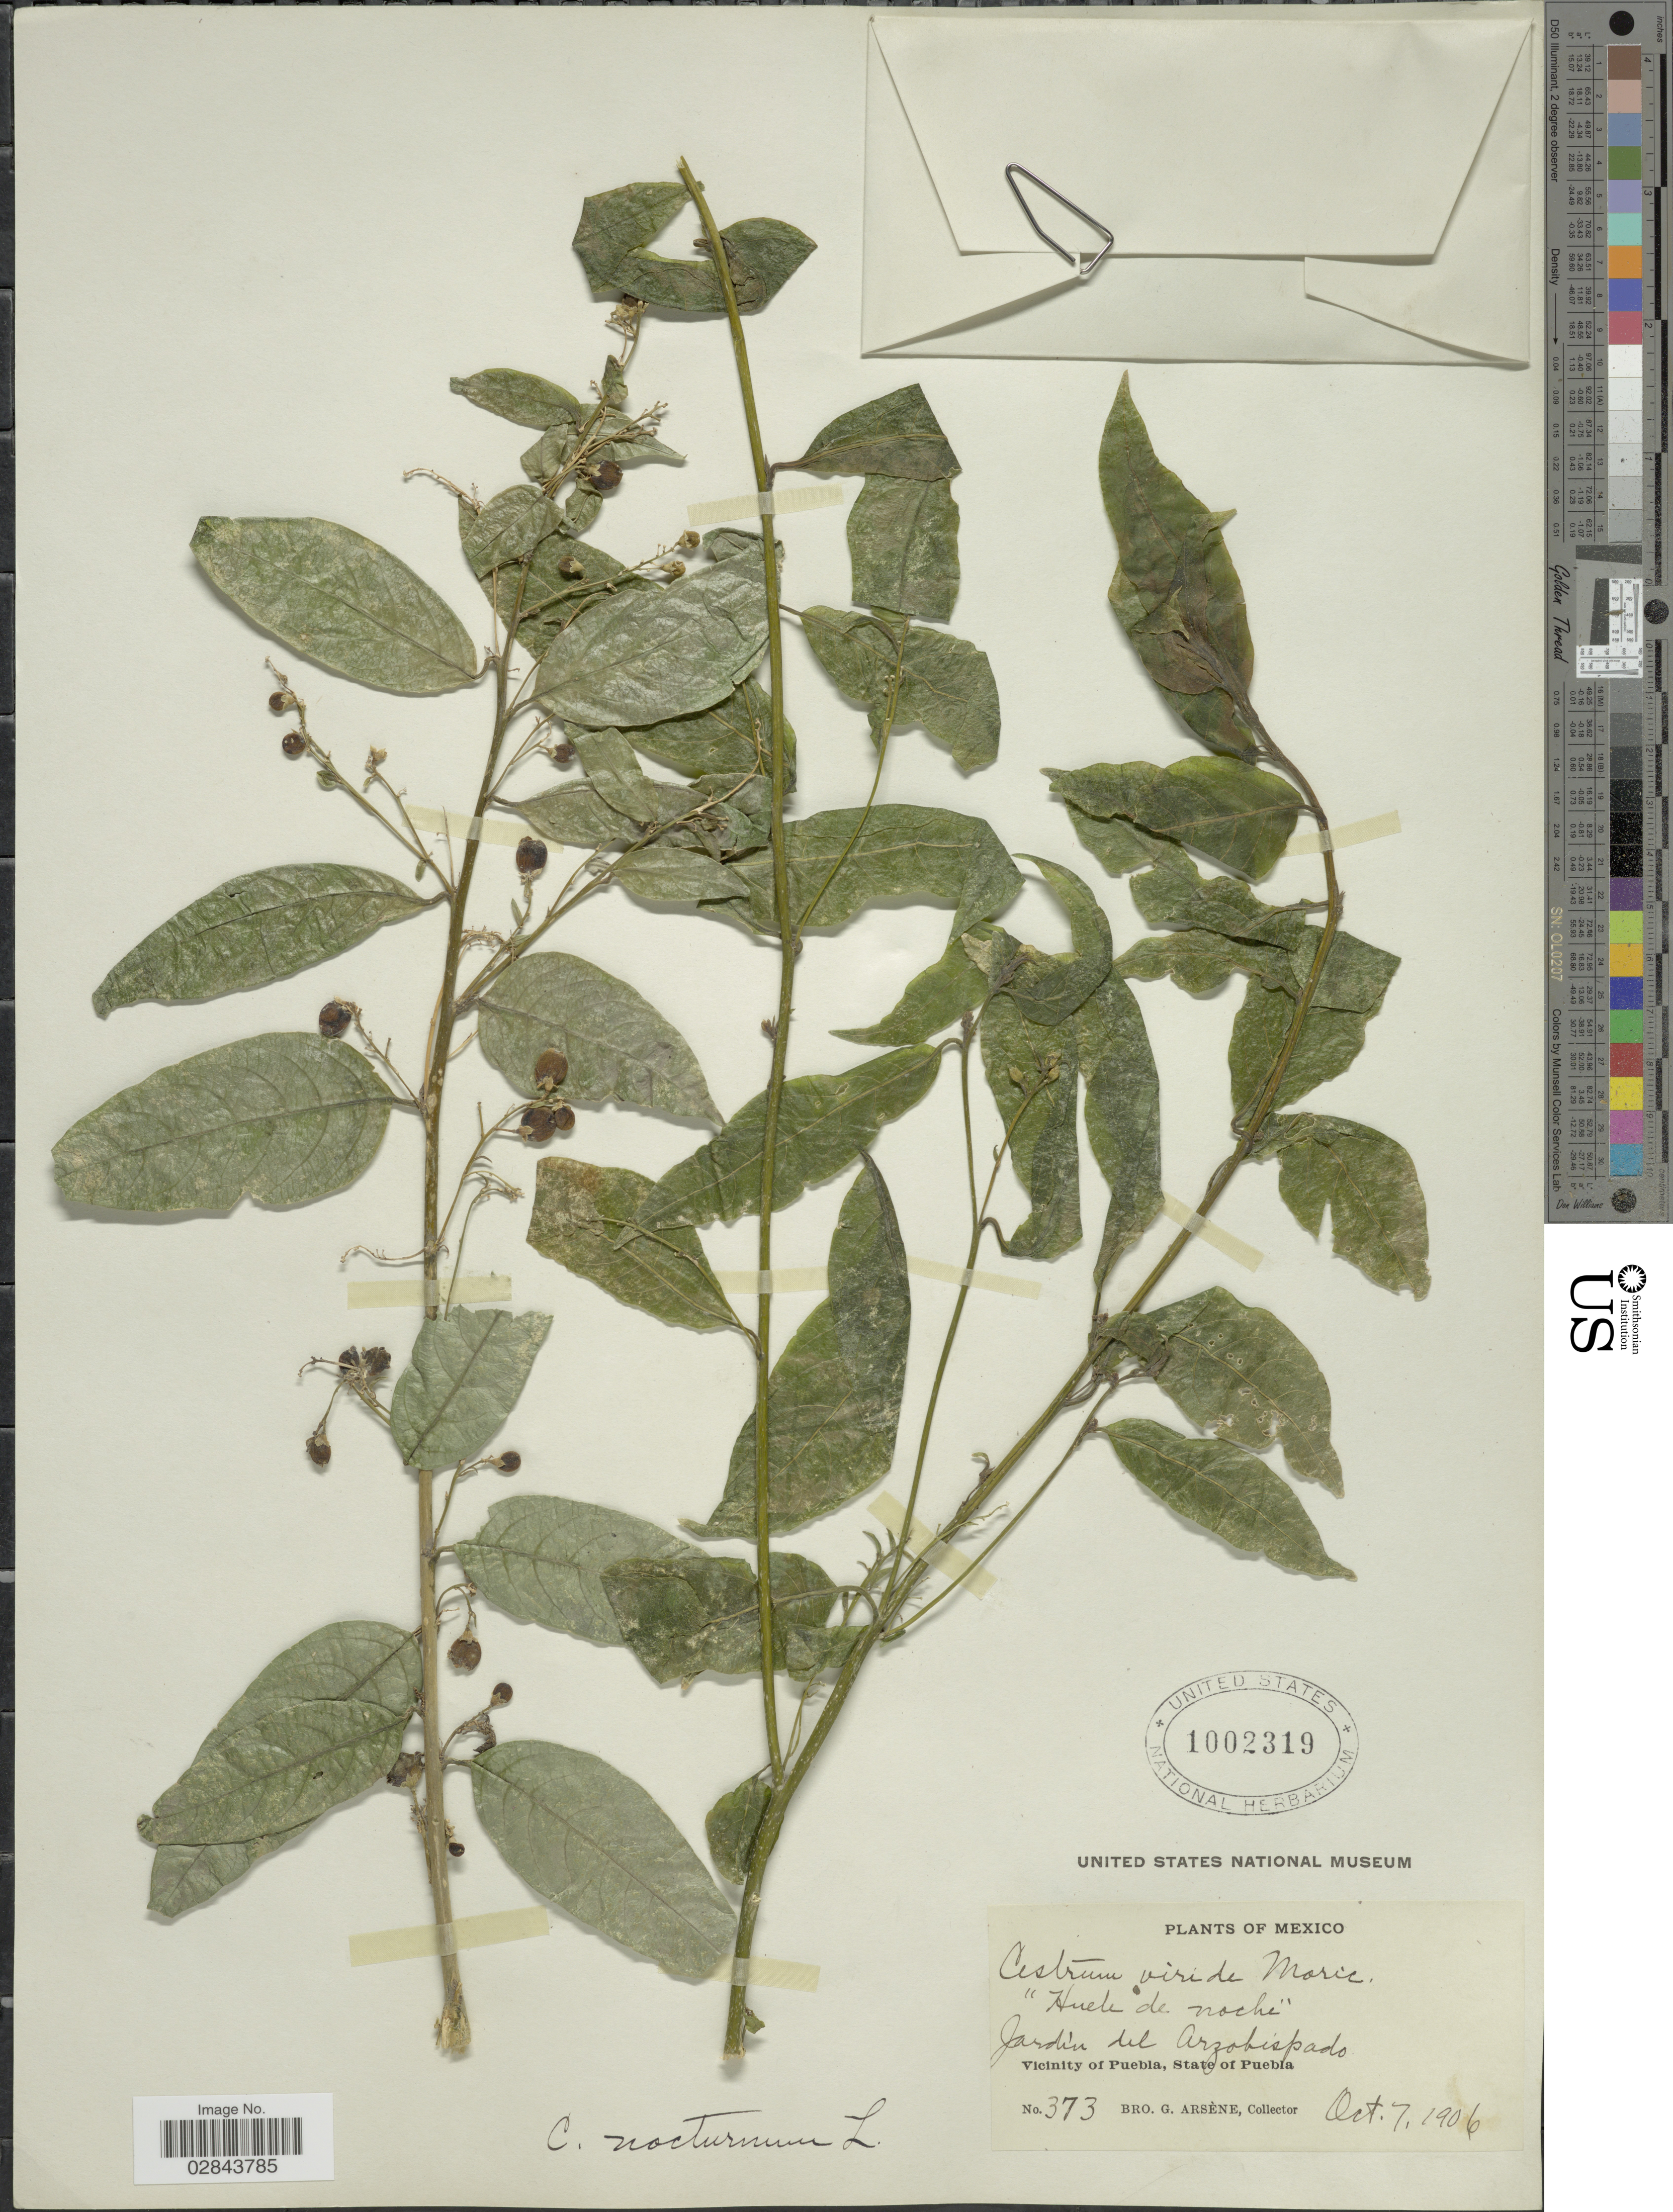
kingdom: Plantae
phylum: Tracheophyta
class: Magnoliopsida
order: Solanales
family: Solanaceae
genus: Cestrum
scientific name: Cestrum nocturnum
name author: L.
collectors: Bro. G. Arsène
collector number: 373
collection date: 1906-10-07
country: Mexico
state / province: Puebla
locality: Jardin del Arzobispado, Vicinity of Puebla, State of Puebla.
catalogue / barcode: US 1002319